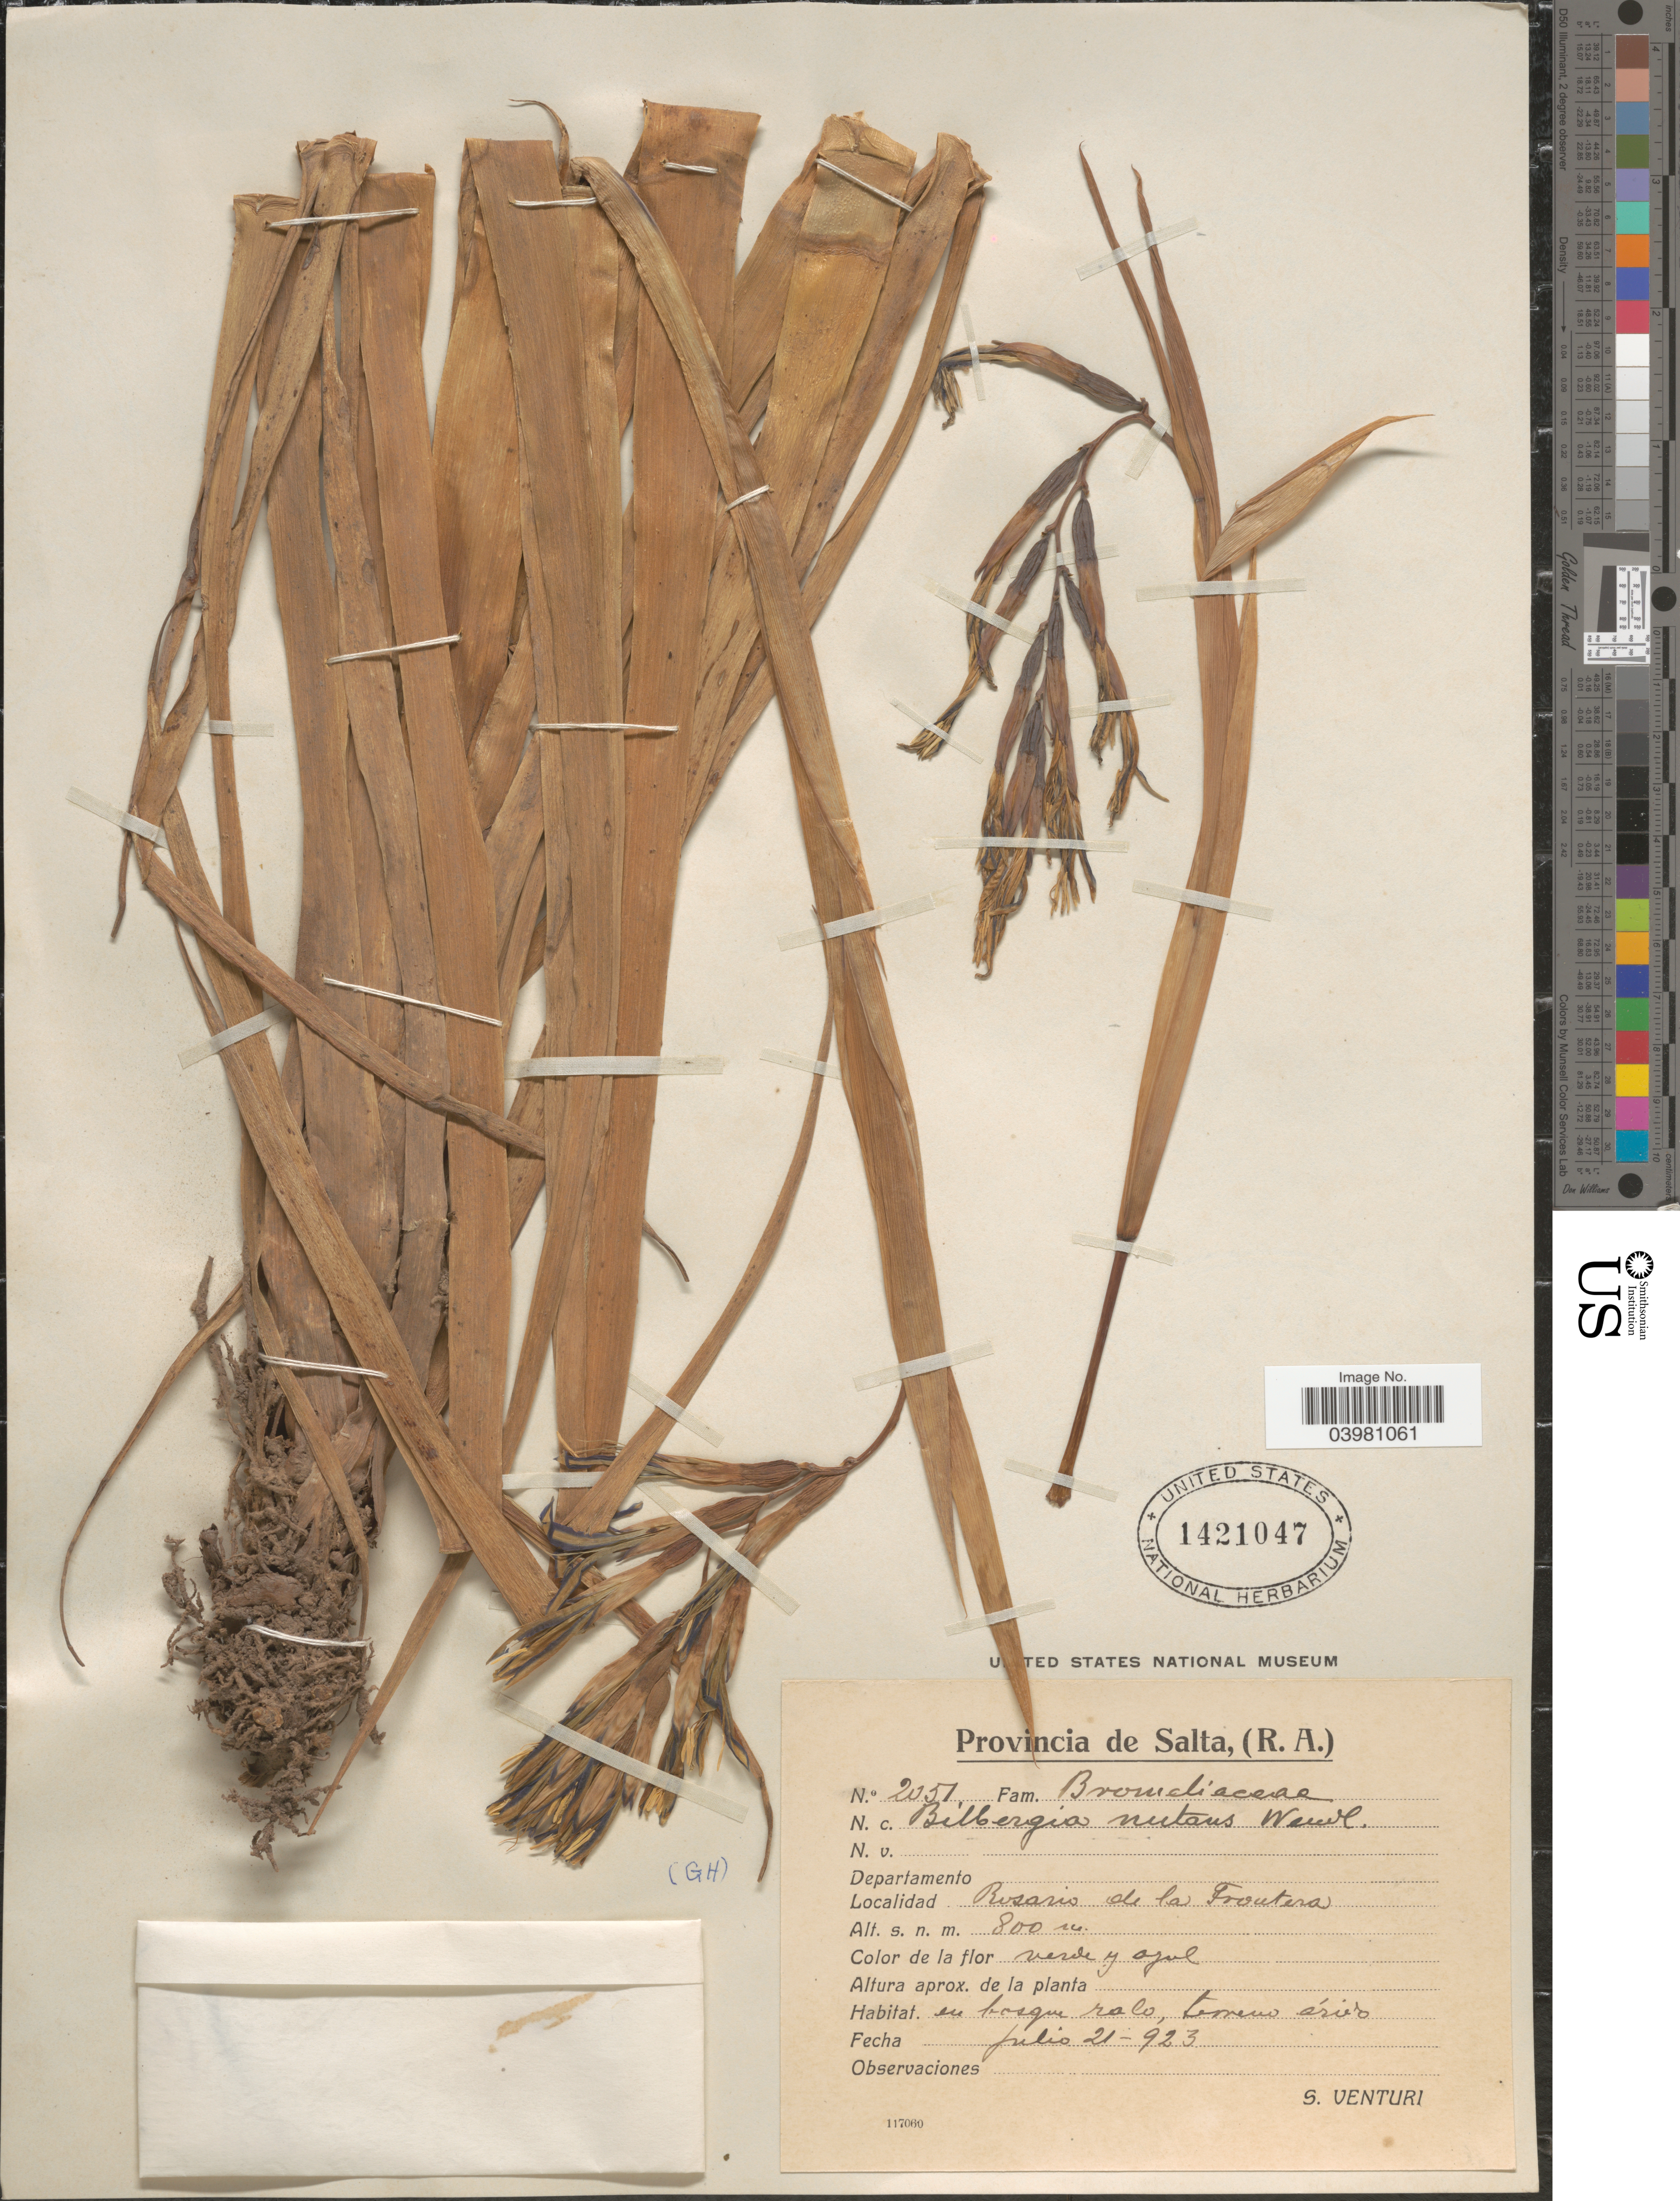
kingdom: Plantae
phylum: Tracheophyta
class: Liliopsida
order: Poales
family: Bromeliaceae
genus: Billbergia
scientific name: Billbergia nutans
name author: H. Wendl. ex Regel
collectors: S. Venturi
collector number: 2051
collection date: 1923-07-21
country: Argentina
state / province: Salta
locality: Rosario de la Frontera.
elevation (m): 800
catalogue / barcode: US 1421047